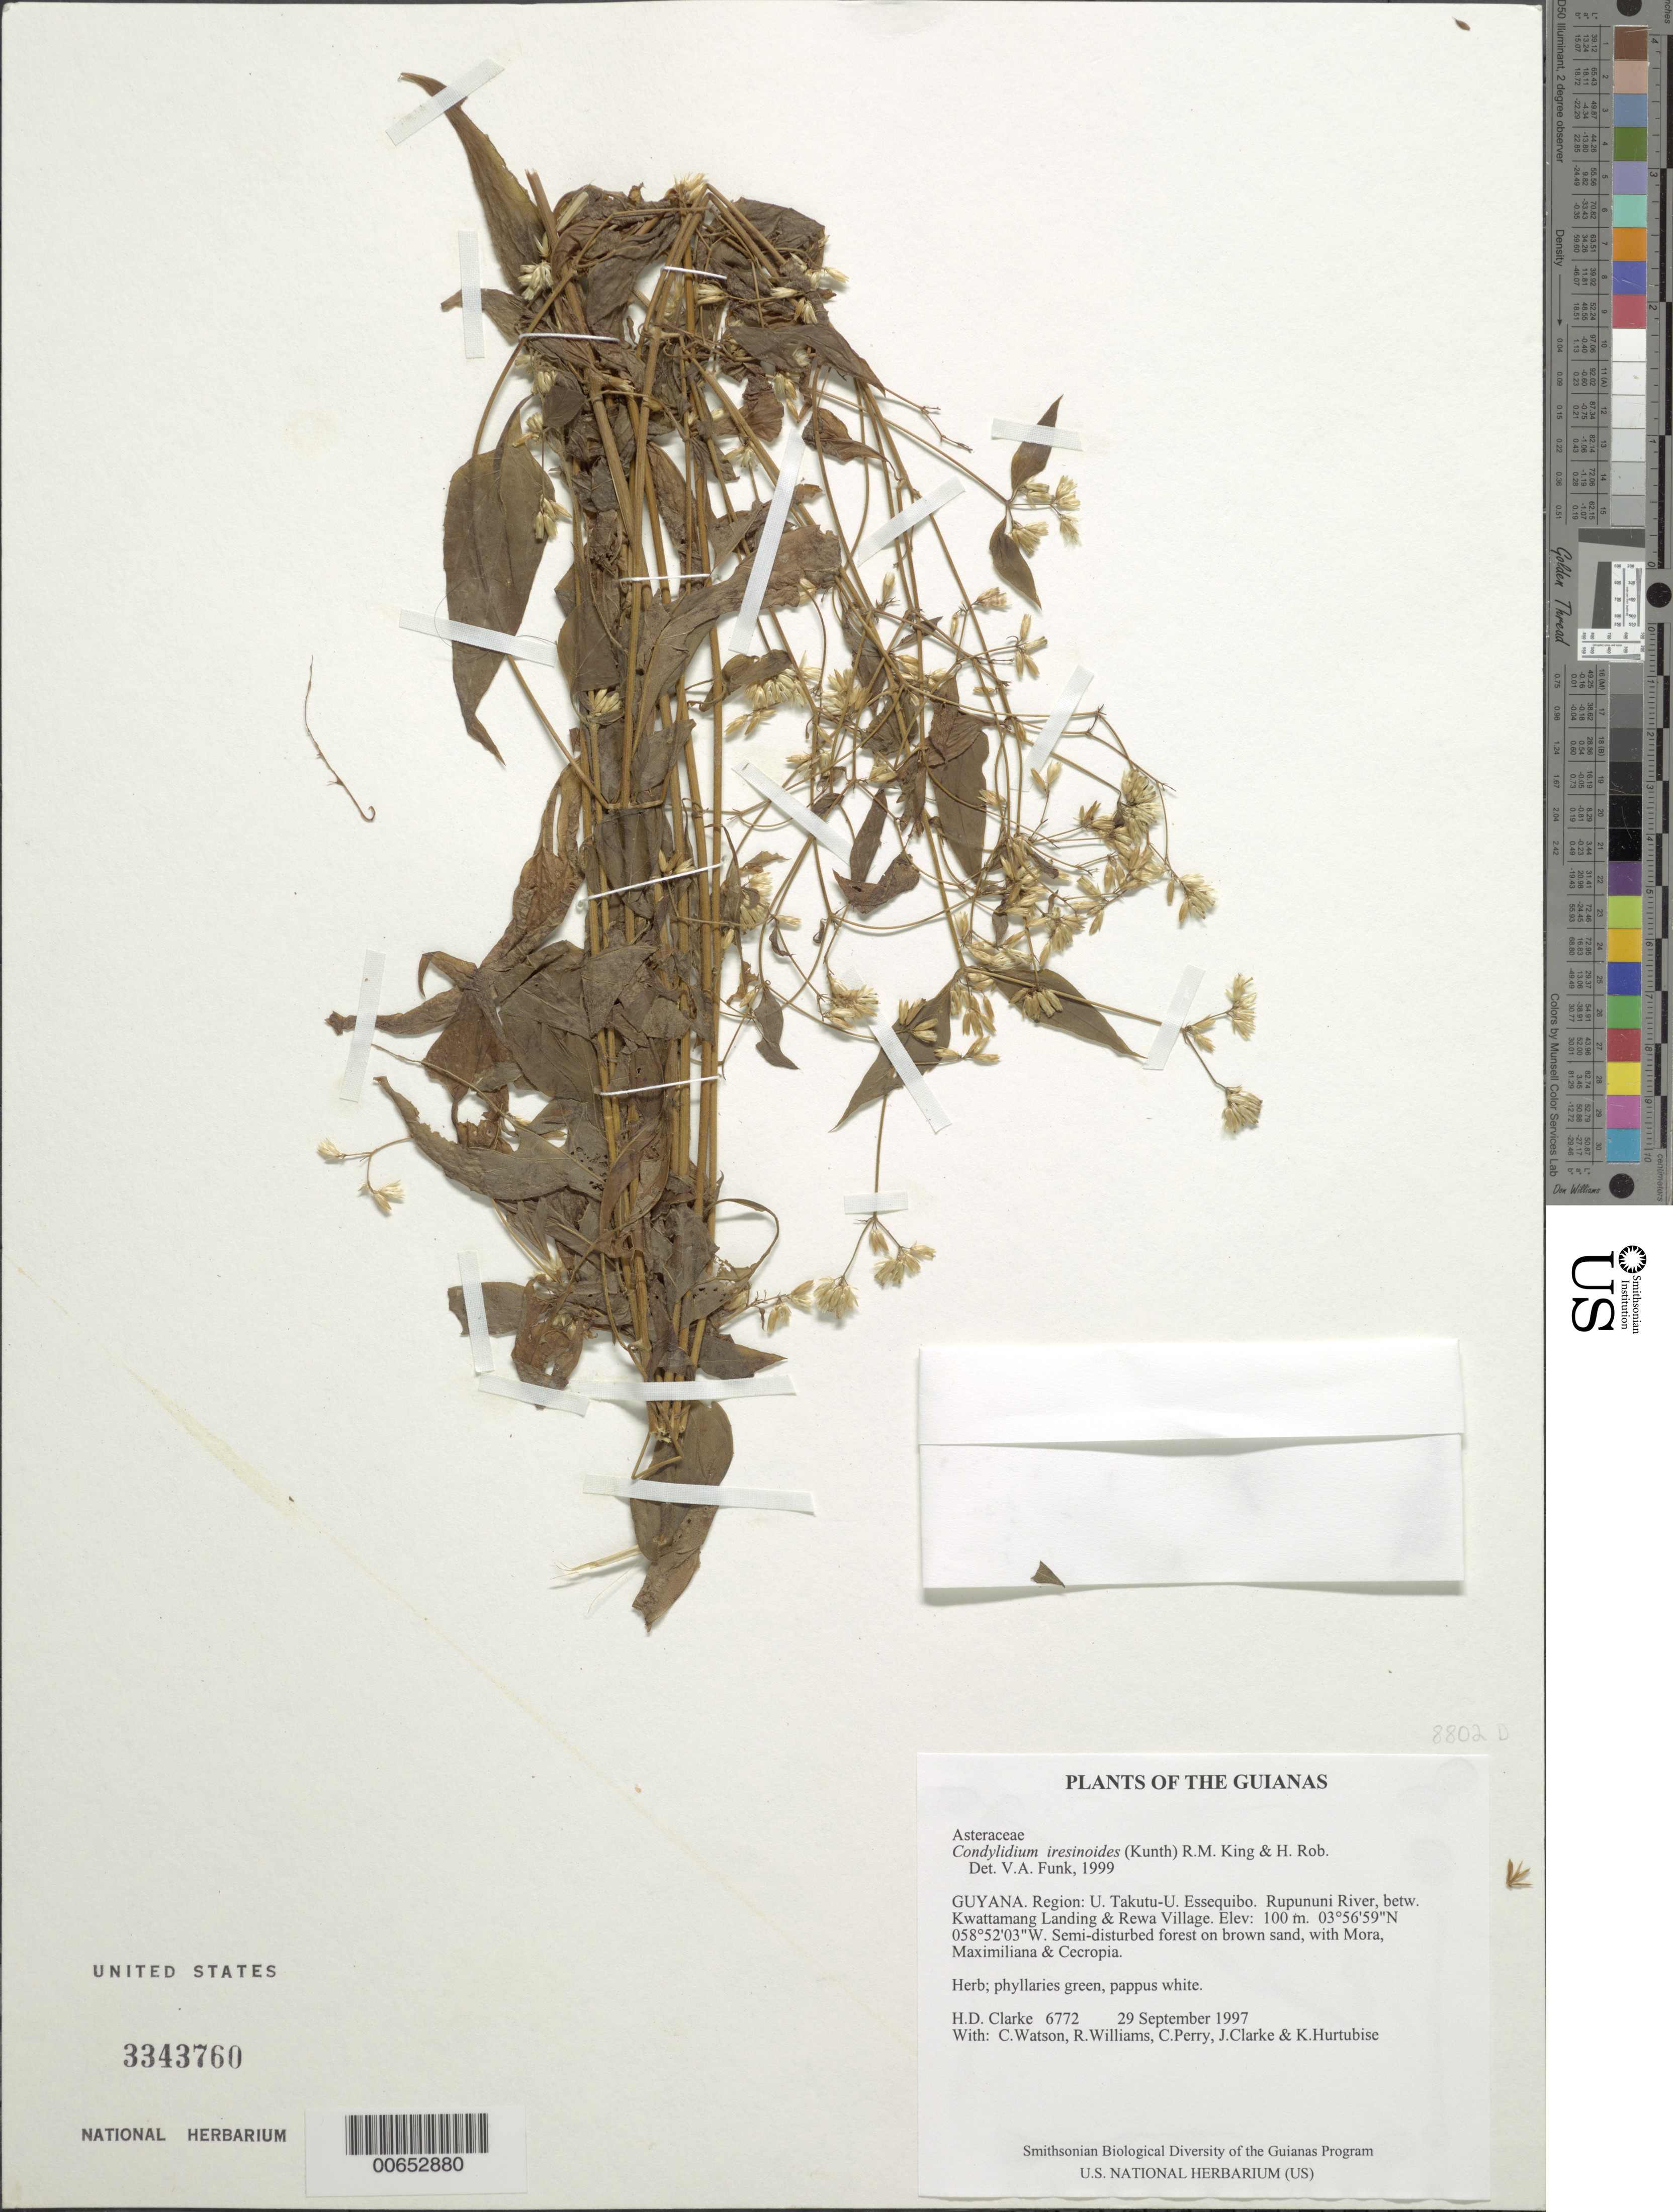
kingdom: Plantae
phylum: Tracheophyta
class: Magnoliopsida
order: Asterales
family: Asteraceae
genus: Condylidium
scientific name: Condylidium iresinoides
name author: (Kunth) R.M. King & H. Rob.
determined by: Funk, Vicki A., (BOT), Smithsonian Institution - National Museum of Natural History (UNITED STATES)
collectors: H. D. Clarke, C. Watson, R. Williams, C. Perry, J. Clarke & K. Hurtubise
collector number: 6772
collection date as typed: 29 September 1997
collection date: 1997-09-29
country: Guyana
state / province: U. Takutu-U. Essequibo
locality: Rupununi River, betw. Kwattamang Landing & Rewa Village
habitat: Semi-disturbed forest on brown sand, with Mora, Maximiliana & Cecropia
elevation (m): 100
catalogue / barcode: US 3343760